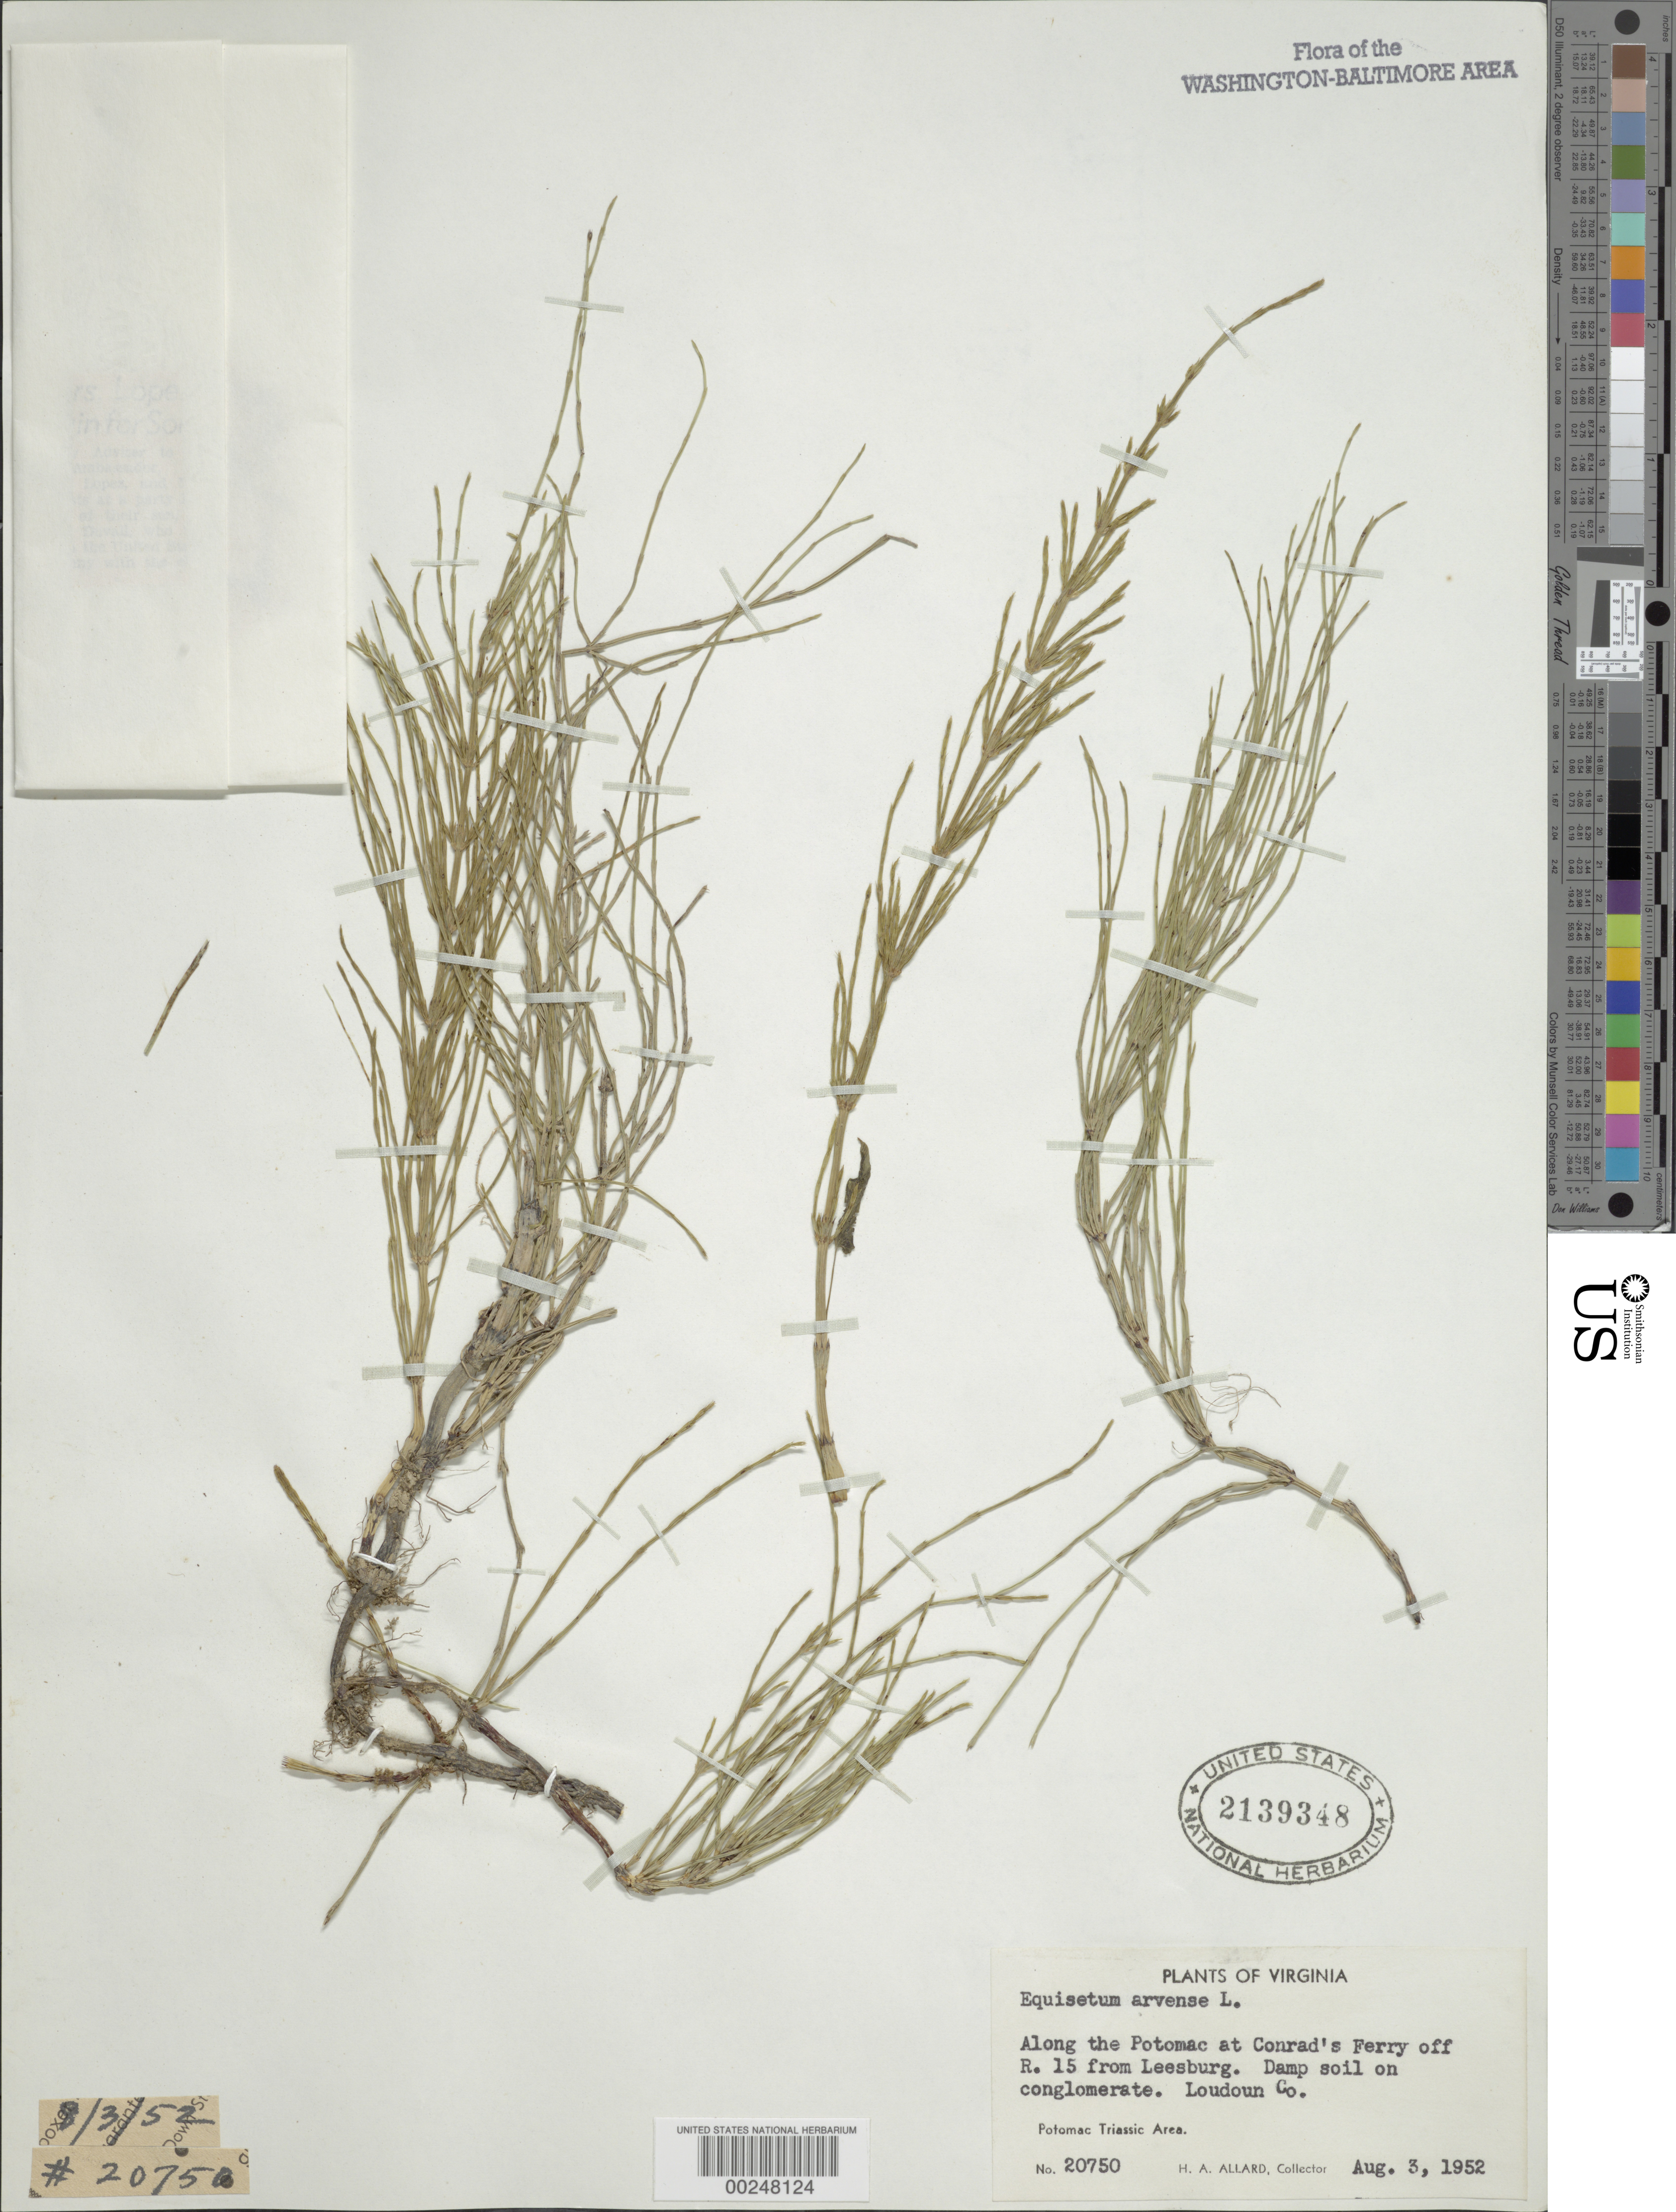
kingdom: Plantae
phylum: Tracheophyta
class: Polypodiopsida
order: Equisetales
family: Equisetaceae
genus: Equisetum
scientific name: Equisetum arvense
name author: L.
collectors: H. A. Allard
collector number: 20750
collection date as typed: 03 Aug 1952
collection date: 1952-08-03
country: United States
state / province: Virginia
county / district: Loudoun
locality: Conrads Ferry, off Route 15 from Leesburg C. and O. Canal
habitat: Damp soil on conglomerate, Potomac Triassic area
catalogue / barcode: US 2139348